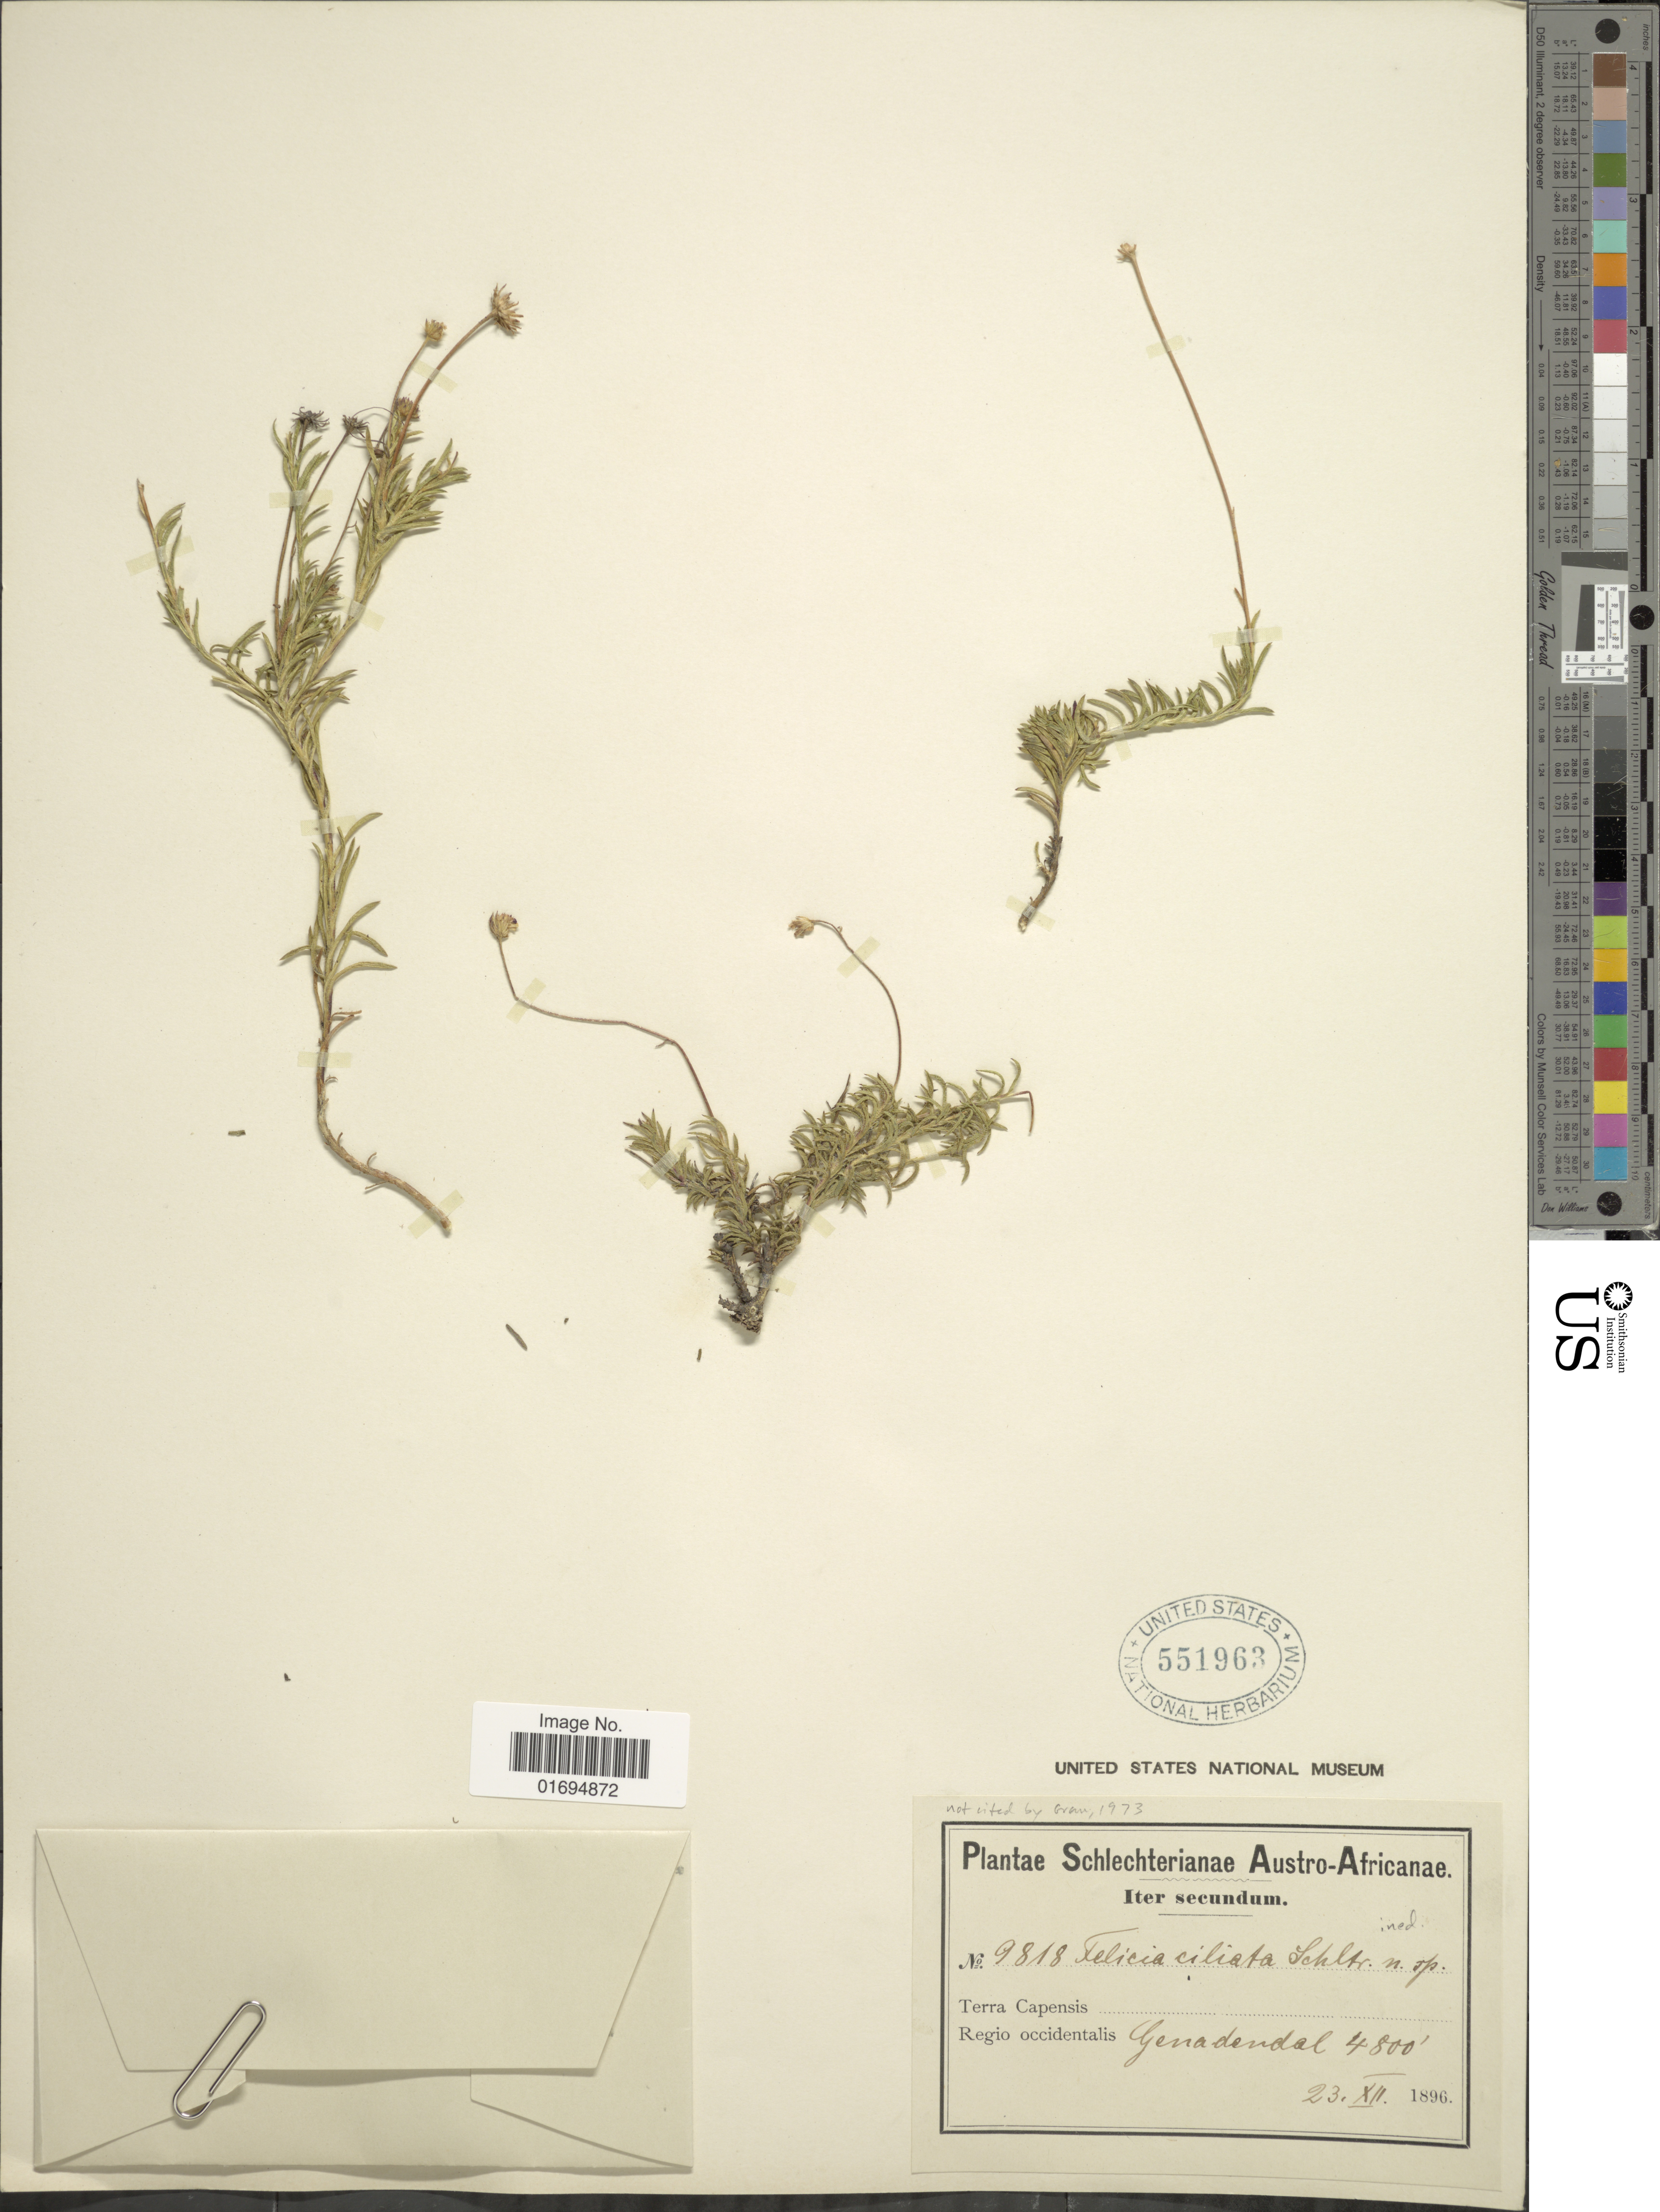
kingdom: Plantae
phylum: Tracheophyta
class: Magnoliopsida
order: Asterales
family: Asteraceae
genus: Felicia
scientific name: Felicia sp.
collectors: Schlechter, --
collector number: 9818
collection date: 1896-12-23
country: South Africa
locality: Austro-Africanae, Terra Capensis, Regio occidentalis, Genadendal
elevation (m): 1463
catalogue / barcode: US 551963